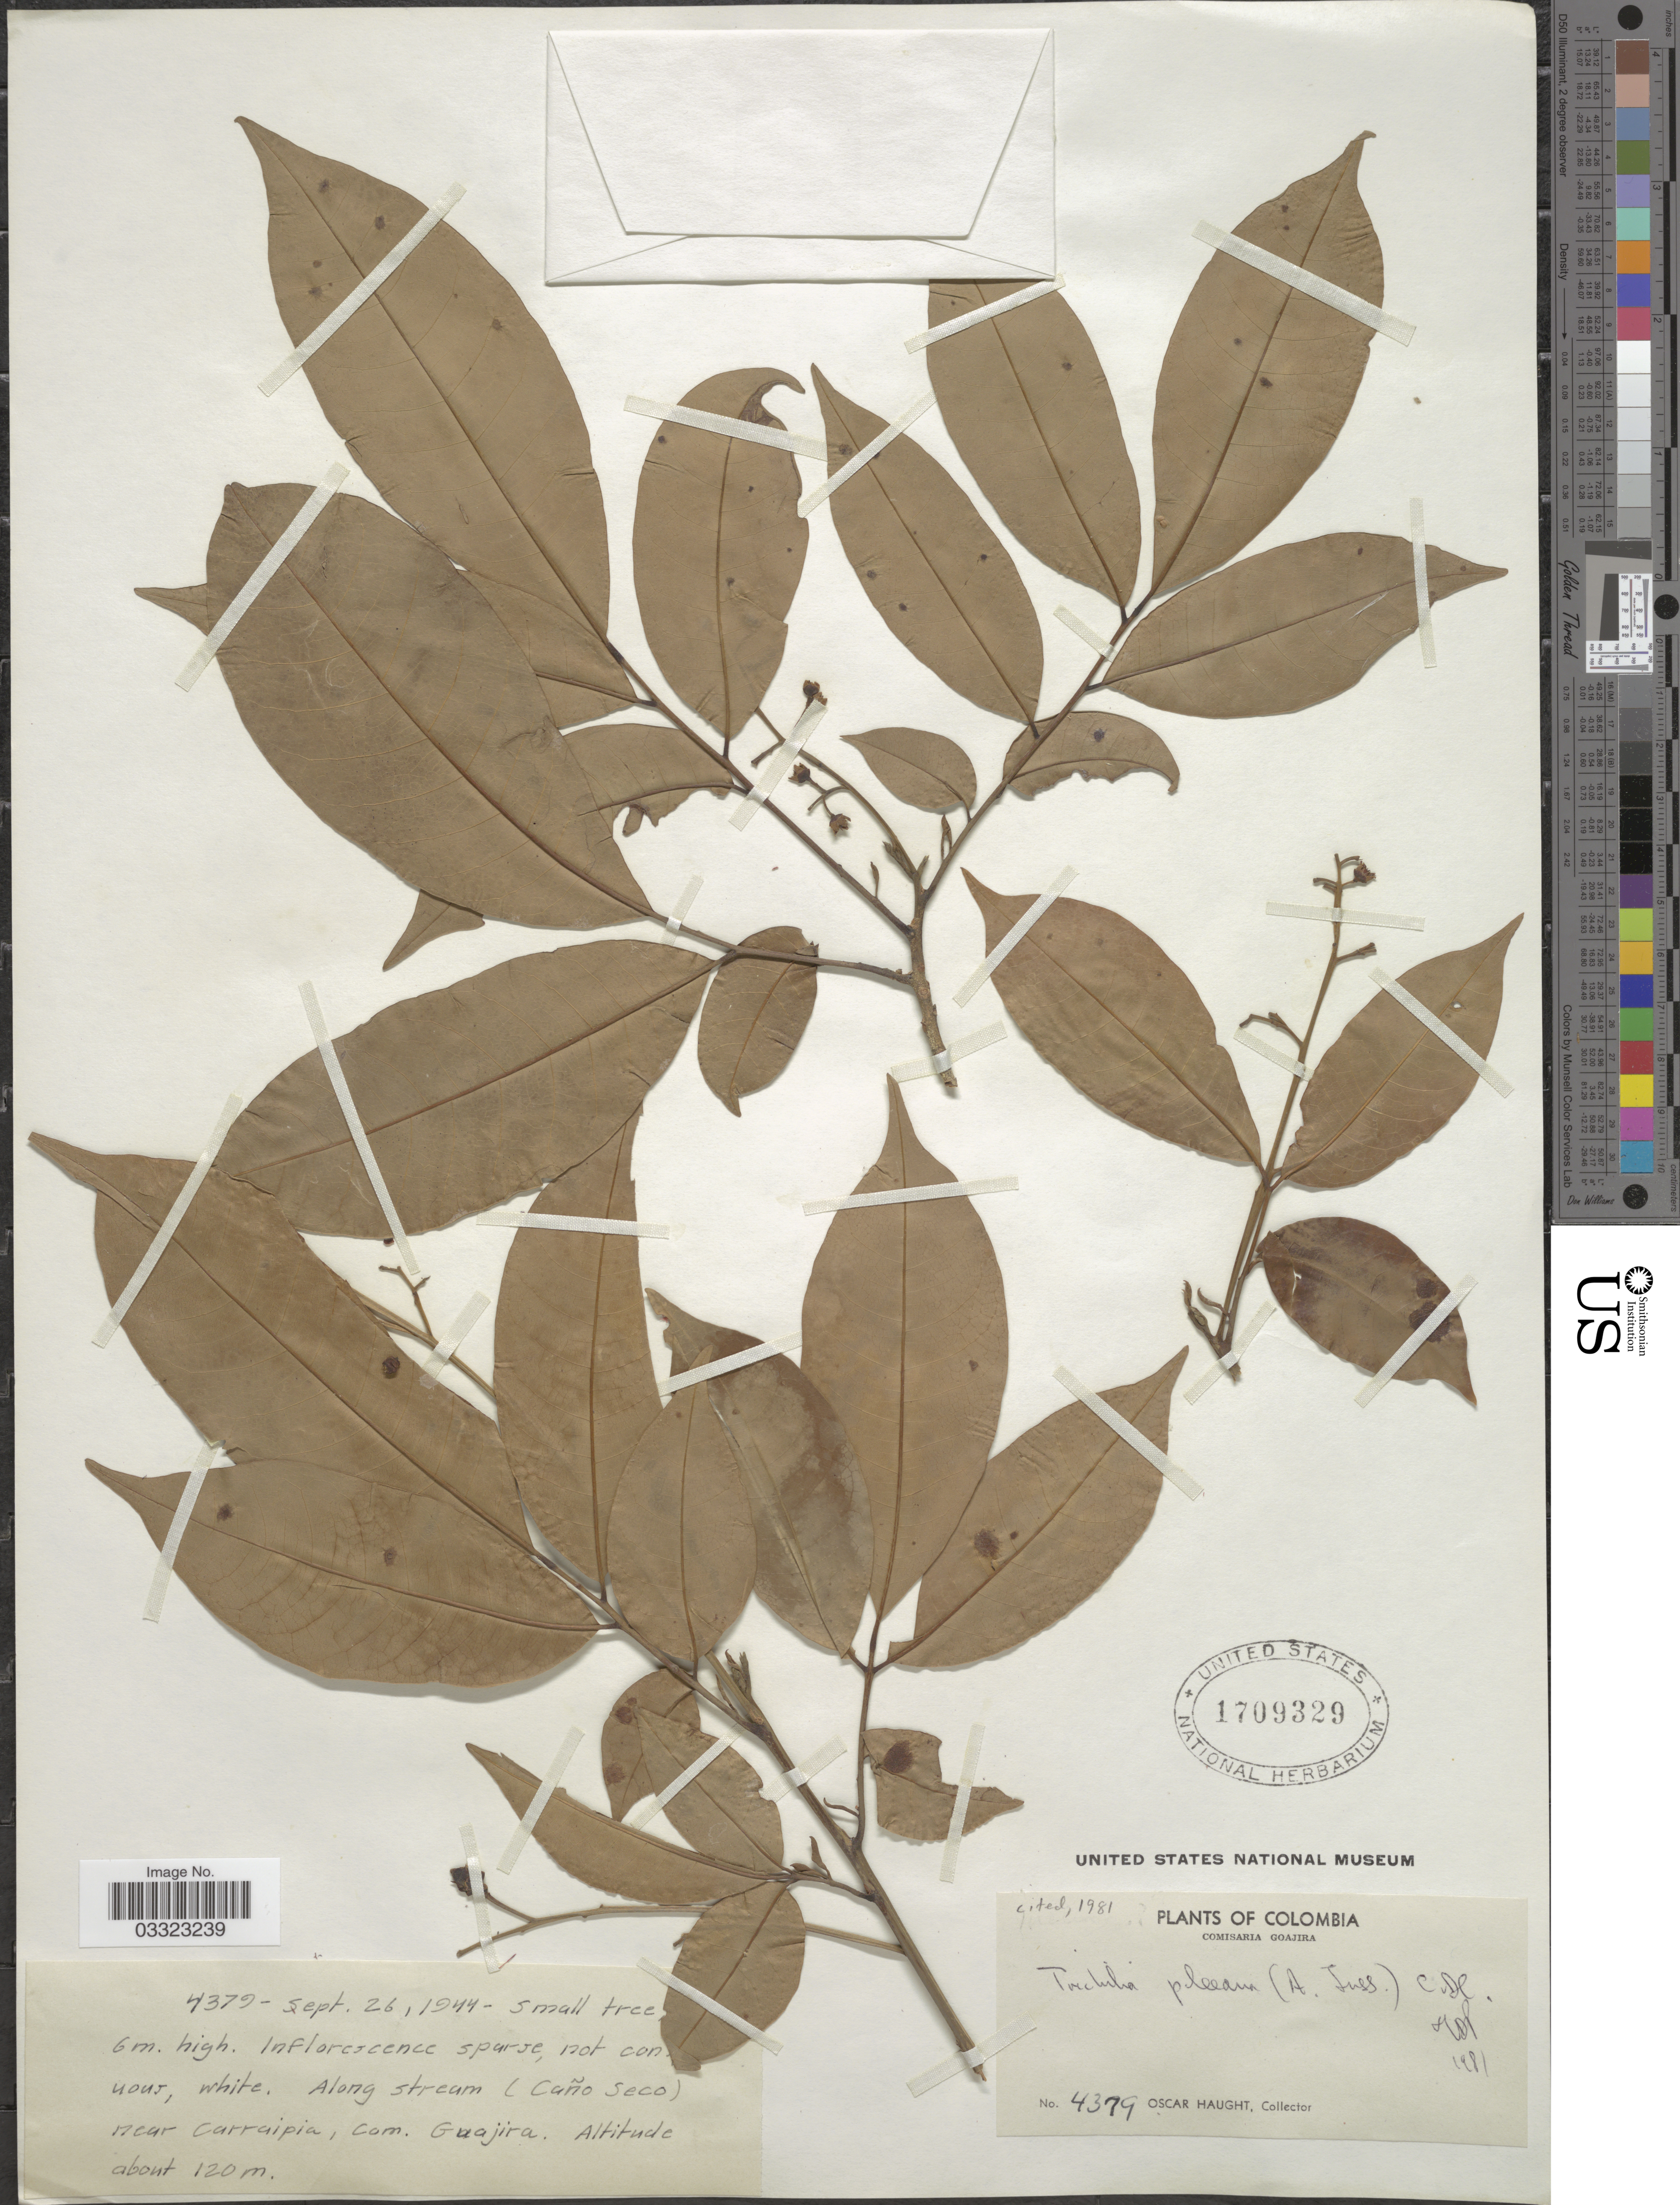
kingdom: Plantae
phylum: Tracheophyta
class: Magnoliopsida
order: Sapindales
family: Meliaceae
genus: Trichilia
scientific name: Trichilia pleeana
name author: (A. Juss.) C. DC.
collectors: O. Haught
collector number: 4379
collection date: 1944-09-26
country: Colombia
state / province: La Guajira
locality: Along stream (Caño Seco) near Carraipia, Com. Guajira.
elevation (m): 120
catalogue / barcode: US 1709329